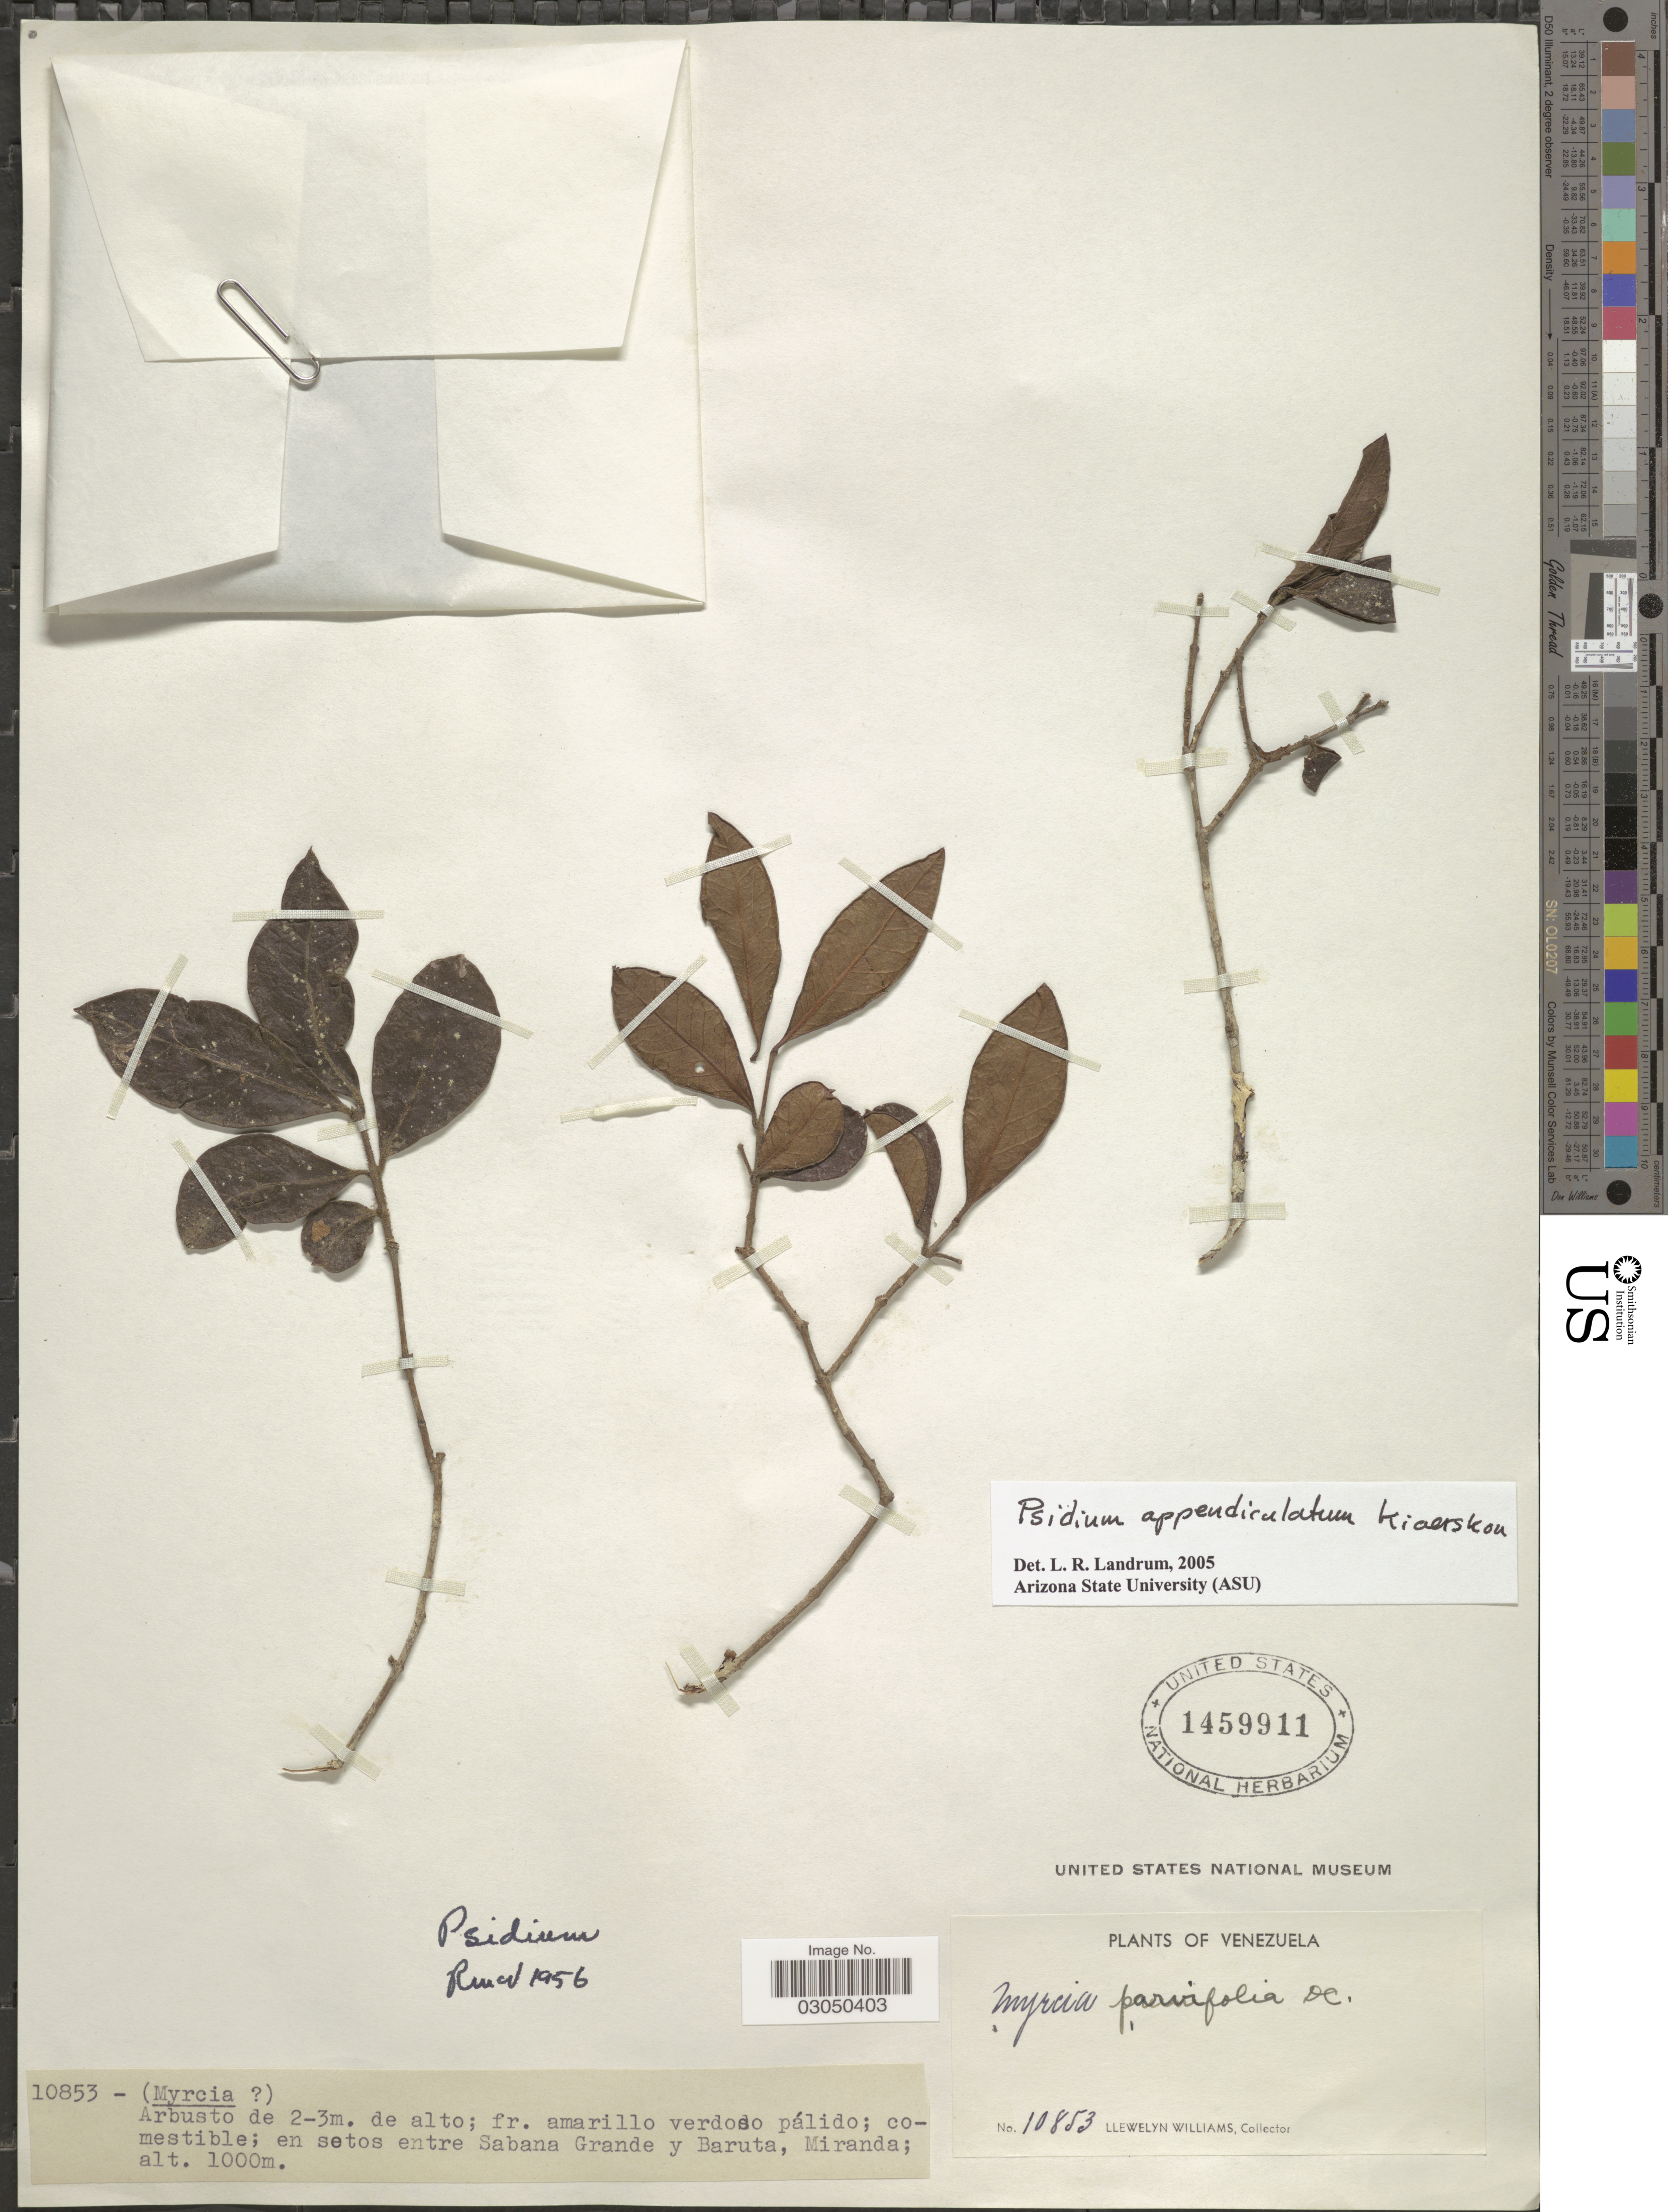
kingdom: Plantae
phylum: Tracheophyta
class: Magnoliopsida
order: Myrtales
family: Myrtaceae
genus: Psidium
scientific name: Psidium appendiculatum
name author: Kiaersk.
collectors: Ll. Williams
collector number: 10853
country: Venezuela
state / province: Miranda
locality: En setos entre Sabana Grande y Baruta, Miranda.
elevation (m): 1000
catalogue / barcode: US 1459911